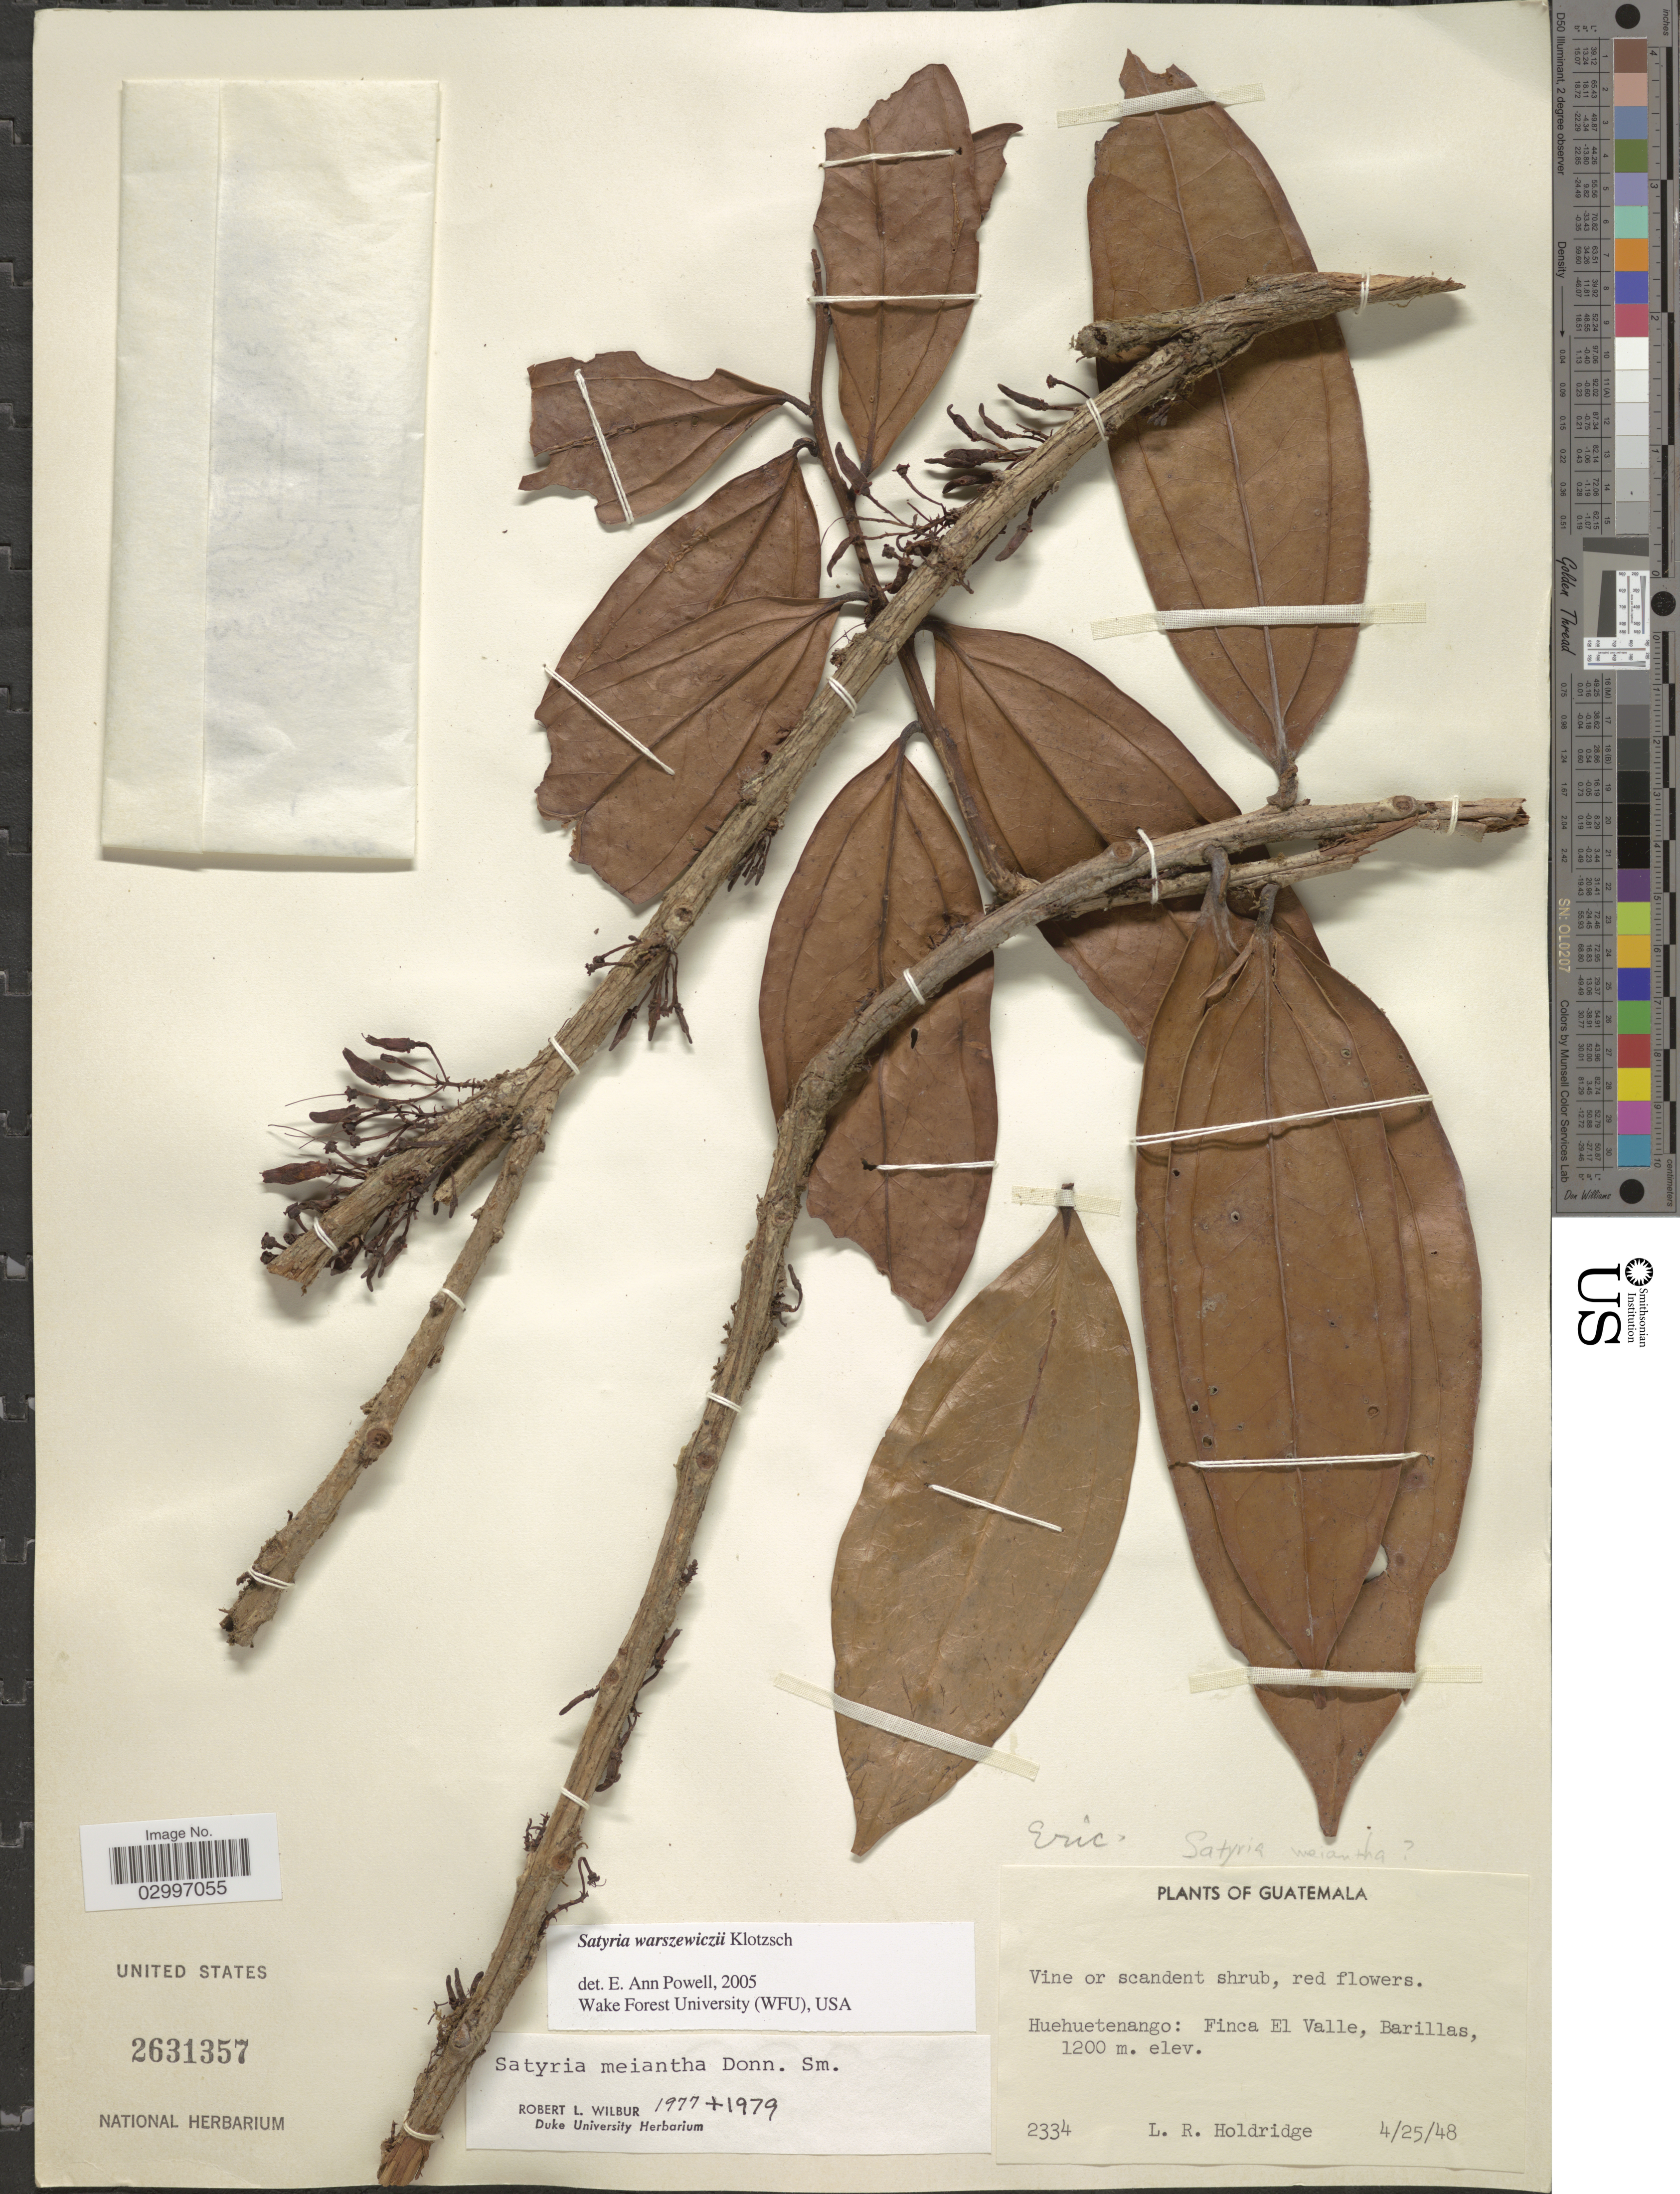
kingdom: Plantae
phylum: Tracheophyta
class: Magnoliopsida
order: Ericales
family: Ericaceae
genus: Satyria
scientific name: Satyria warszewiczii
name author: Klotzsch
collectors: L. Holdridge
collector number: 2334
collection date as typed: Transcribed d/m/y: 25/4/48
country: Guatemala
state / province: Huehuetenango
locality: Finca El Valle, Barillas.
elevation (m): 1200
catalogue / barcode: US 2631357